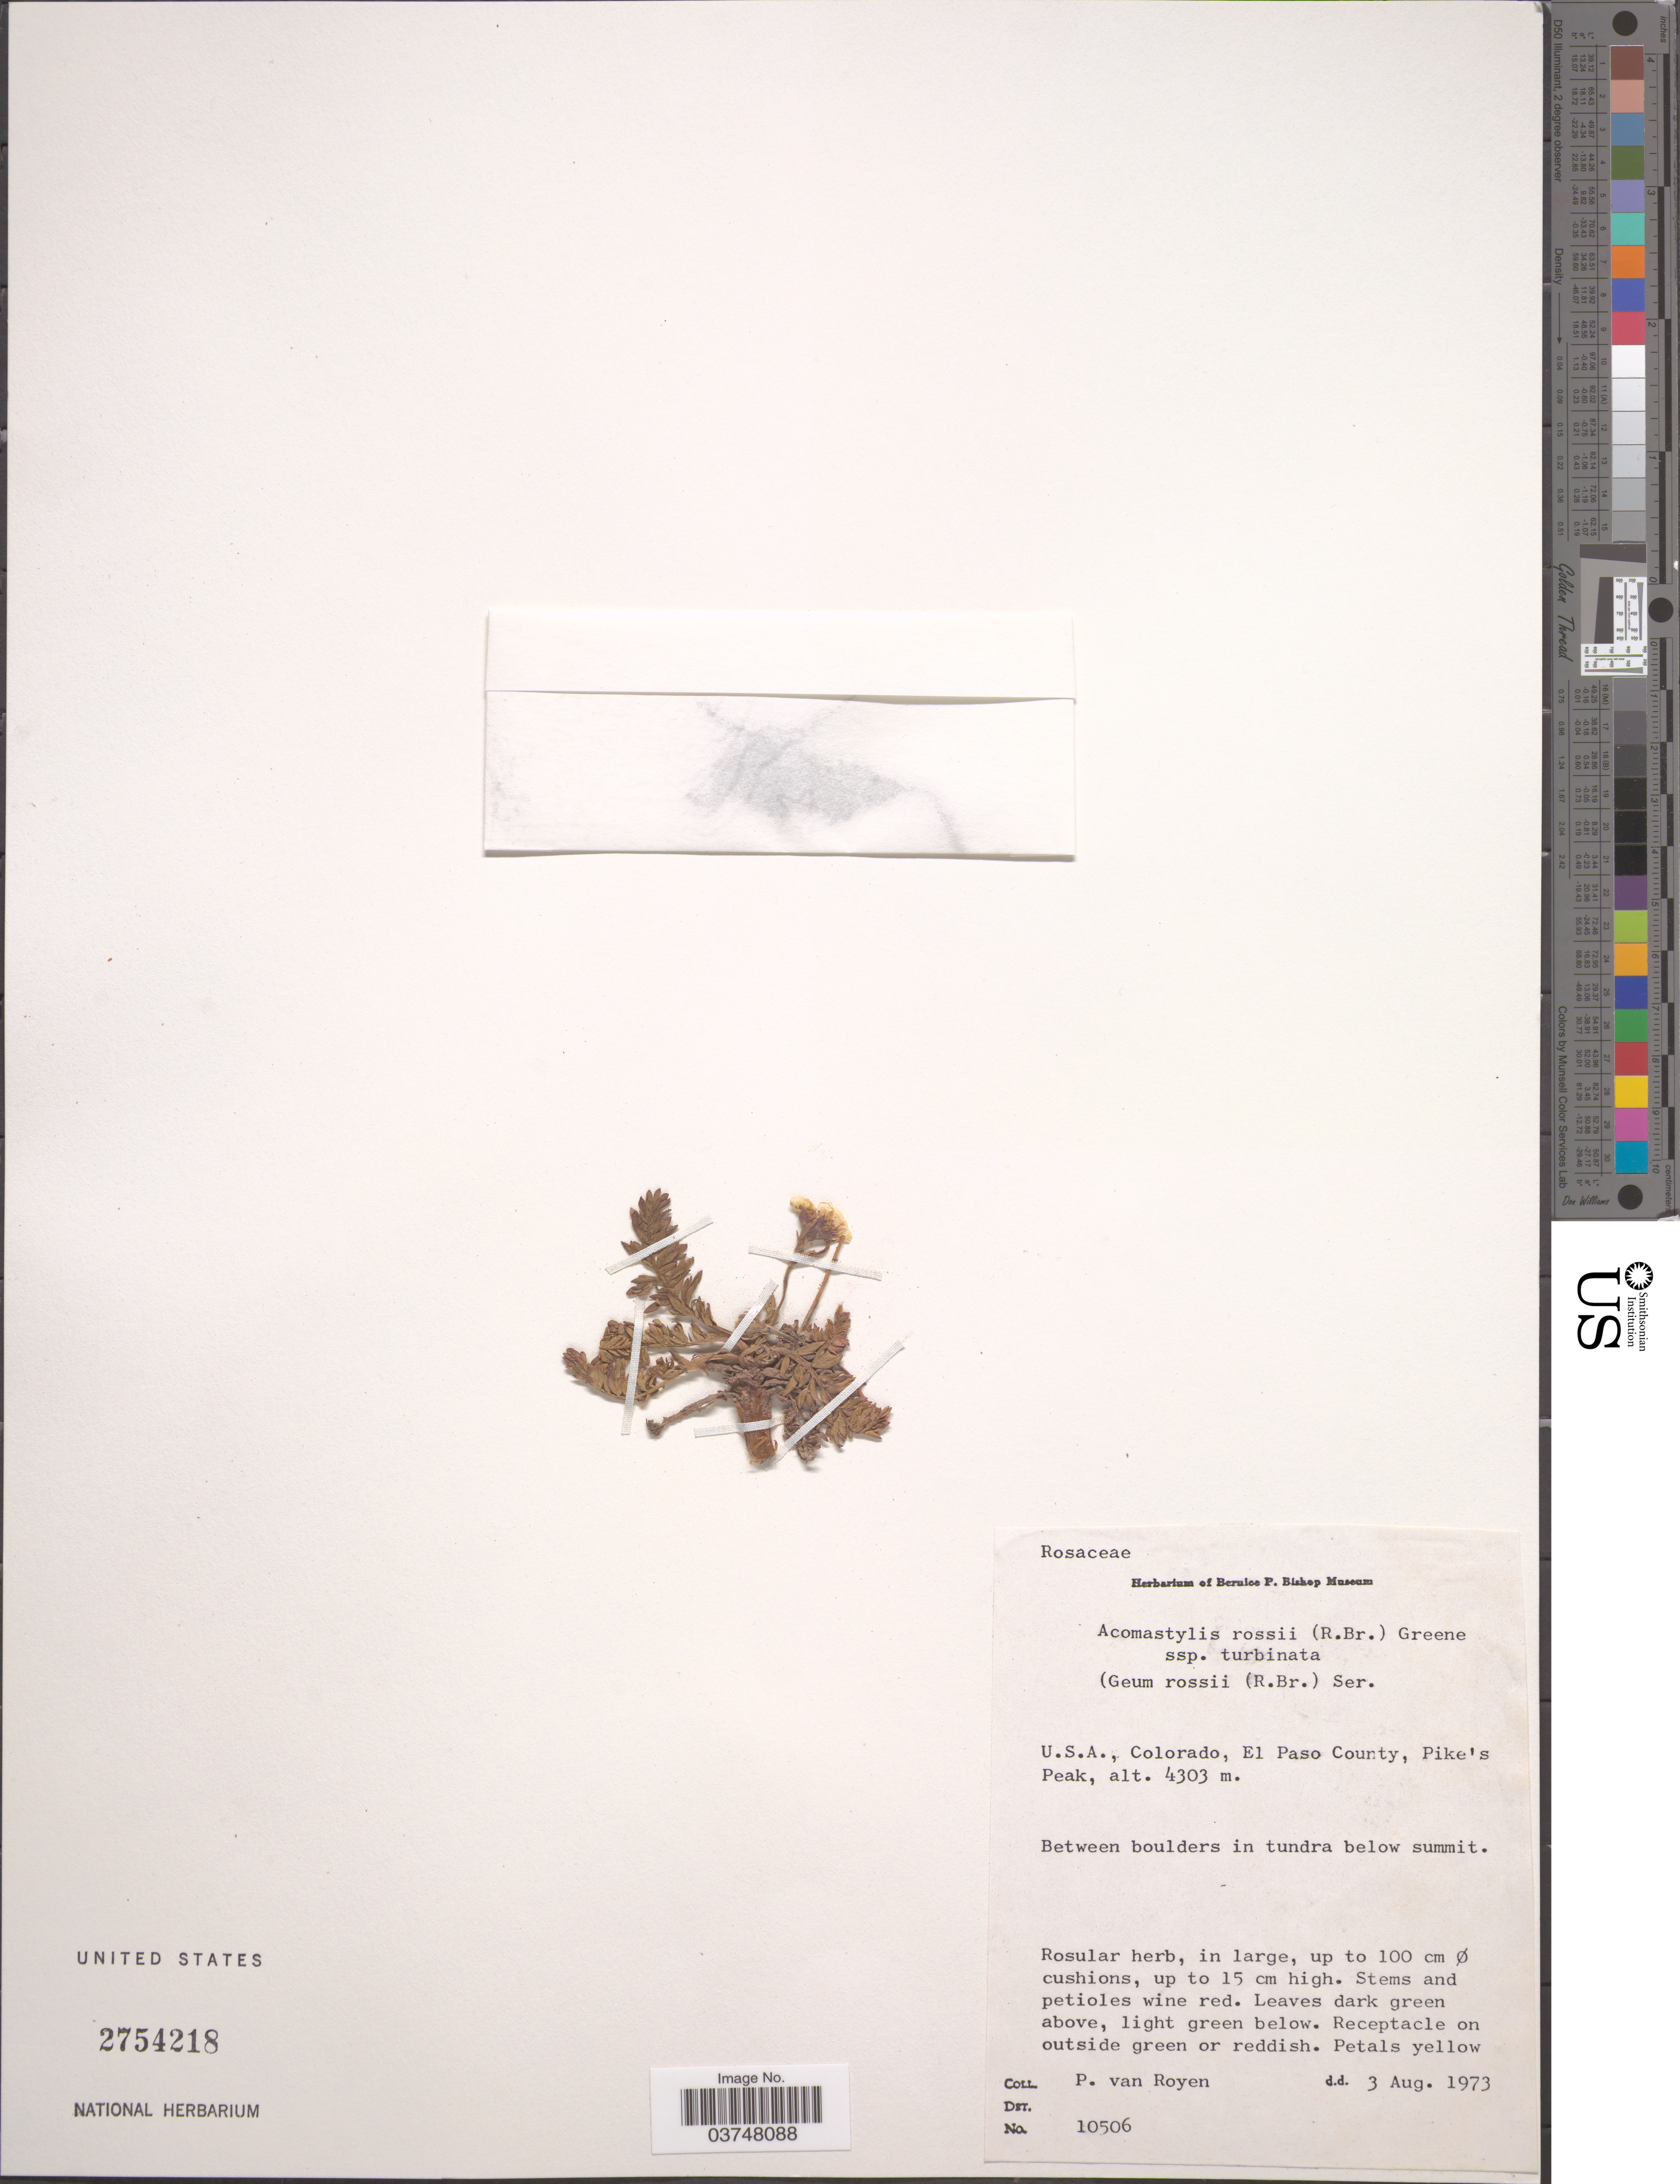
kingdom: Plantae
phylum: Tracheophyta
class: Magnoliopsida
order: Rosales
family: Rosaceae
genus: Acomastylis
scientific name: Acomastylis rossii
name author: (R. Br.) Greene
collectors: P. van Royen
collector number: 10506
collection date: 1973-08-03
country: United States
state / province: Colorado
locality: El Paso County, Pike's Peak. Between boulders in tundra below summit.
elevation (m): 4303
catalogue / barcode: US 2754218